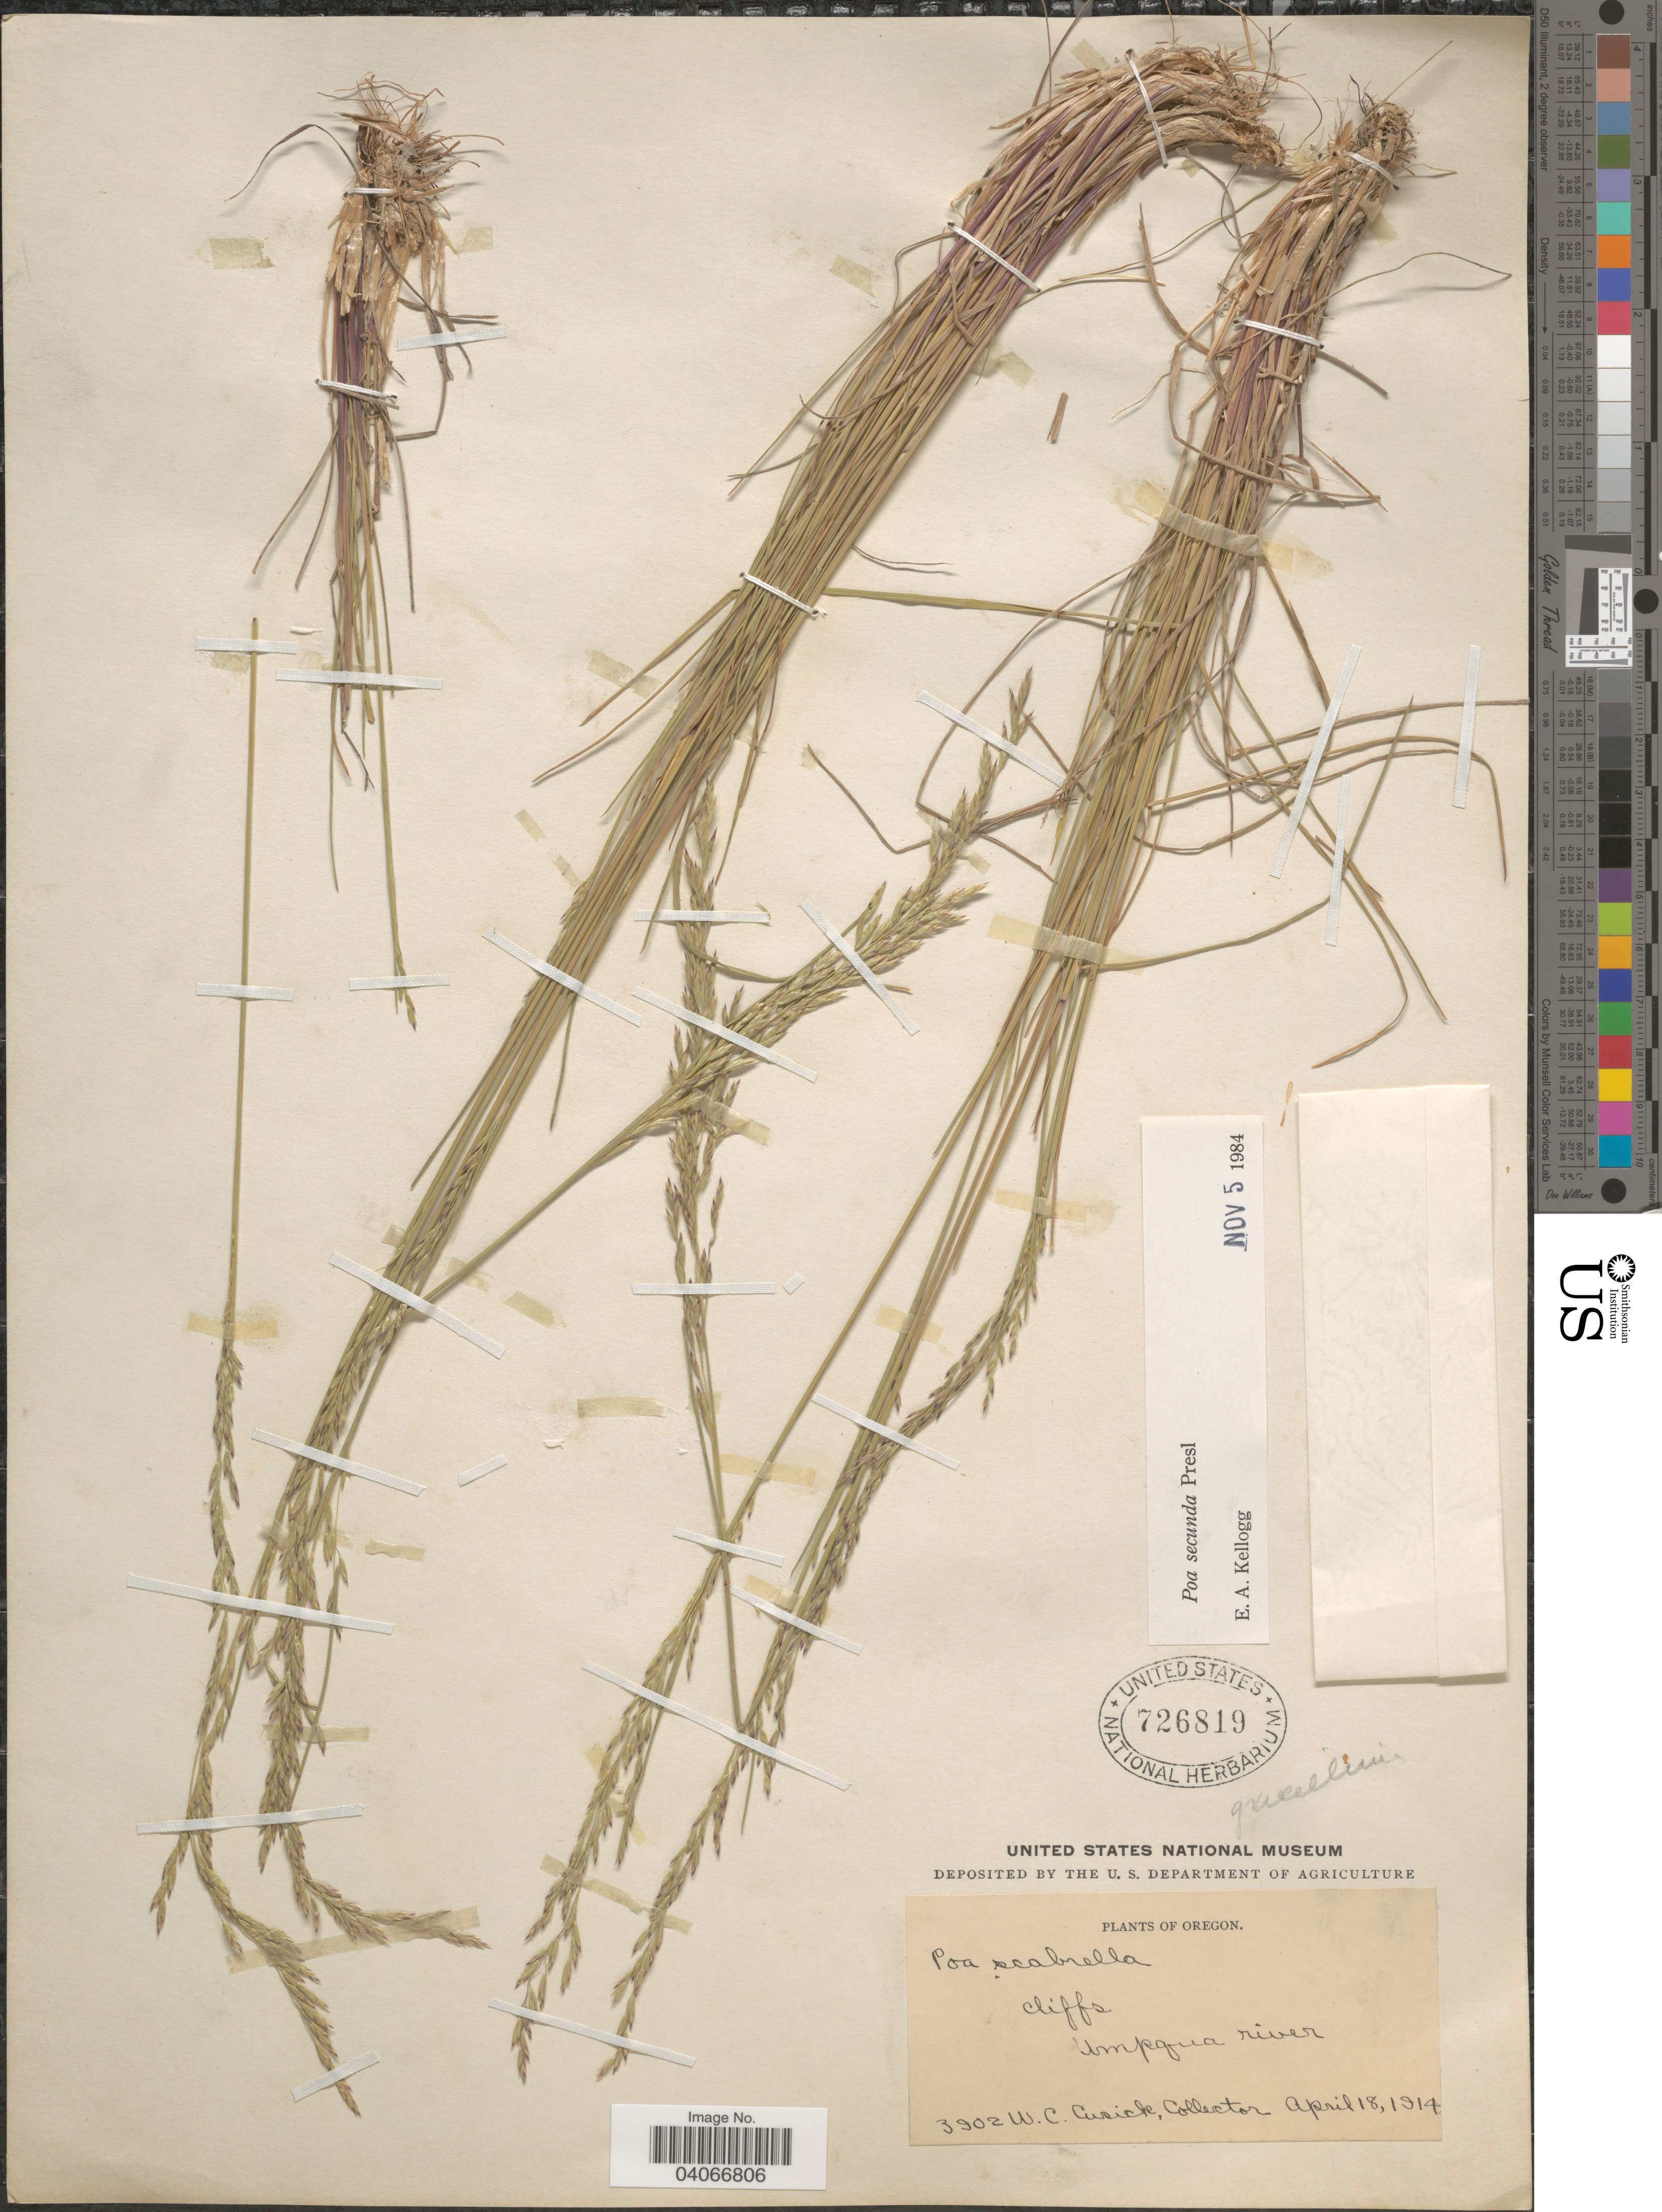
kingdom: Plantae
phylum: Tracheophyta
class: Liliopsida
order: Poales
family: Poaceae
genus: Poa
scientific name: Poa secunda subsp. secunda var. scabrella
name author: (Thurb.) Soreng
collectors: W. C. Cusick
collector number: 3902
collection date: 1914-04-18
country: United States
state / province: Oregon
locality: Cliffs Umpqua river.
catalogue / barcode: US 726819